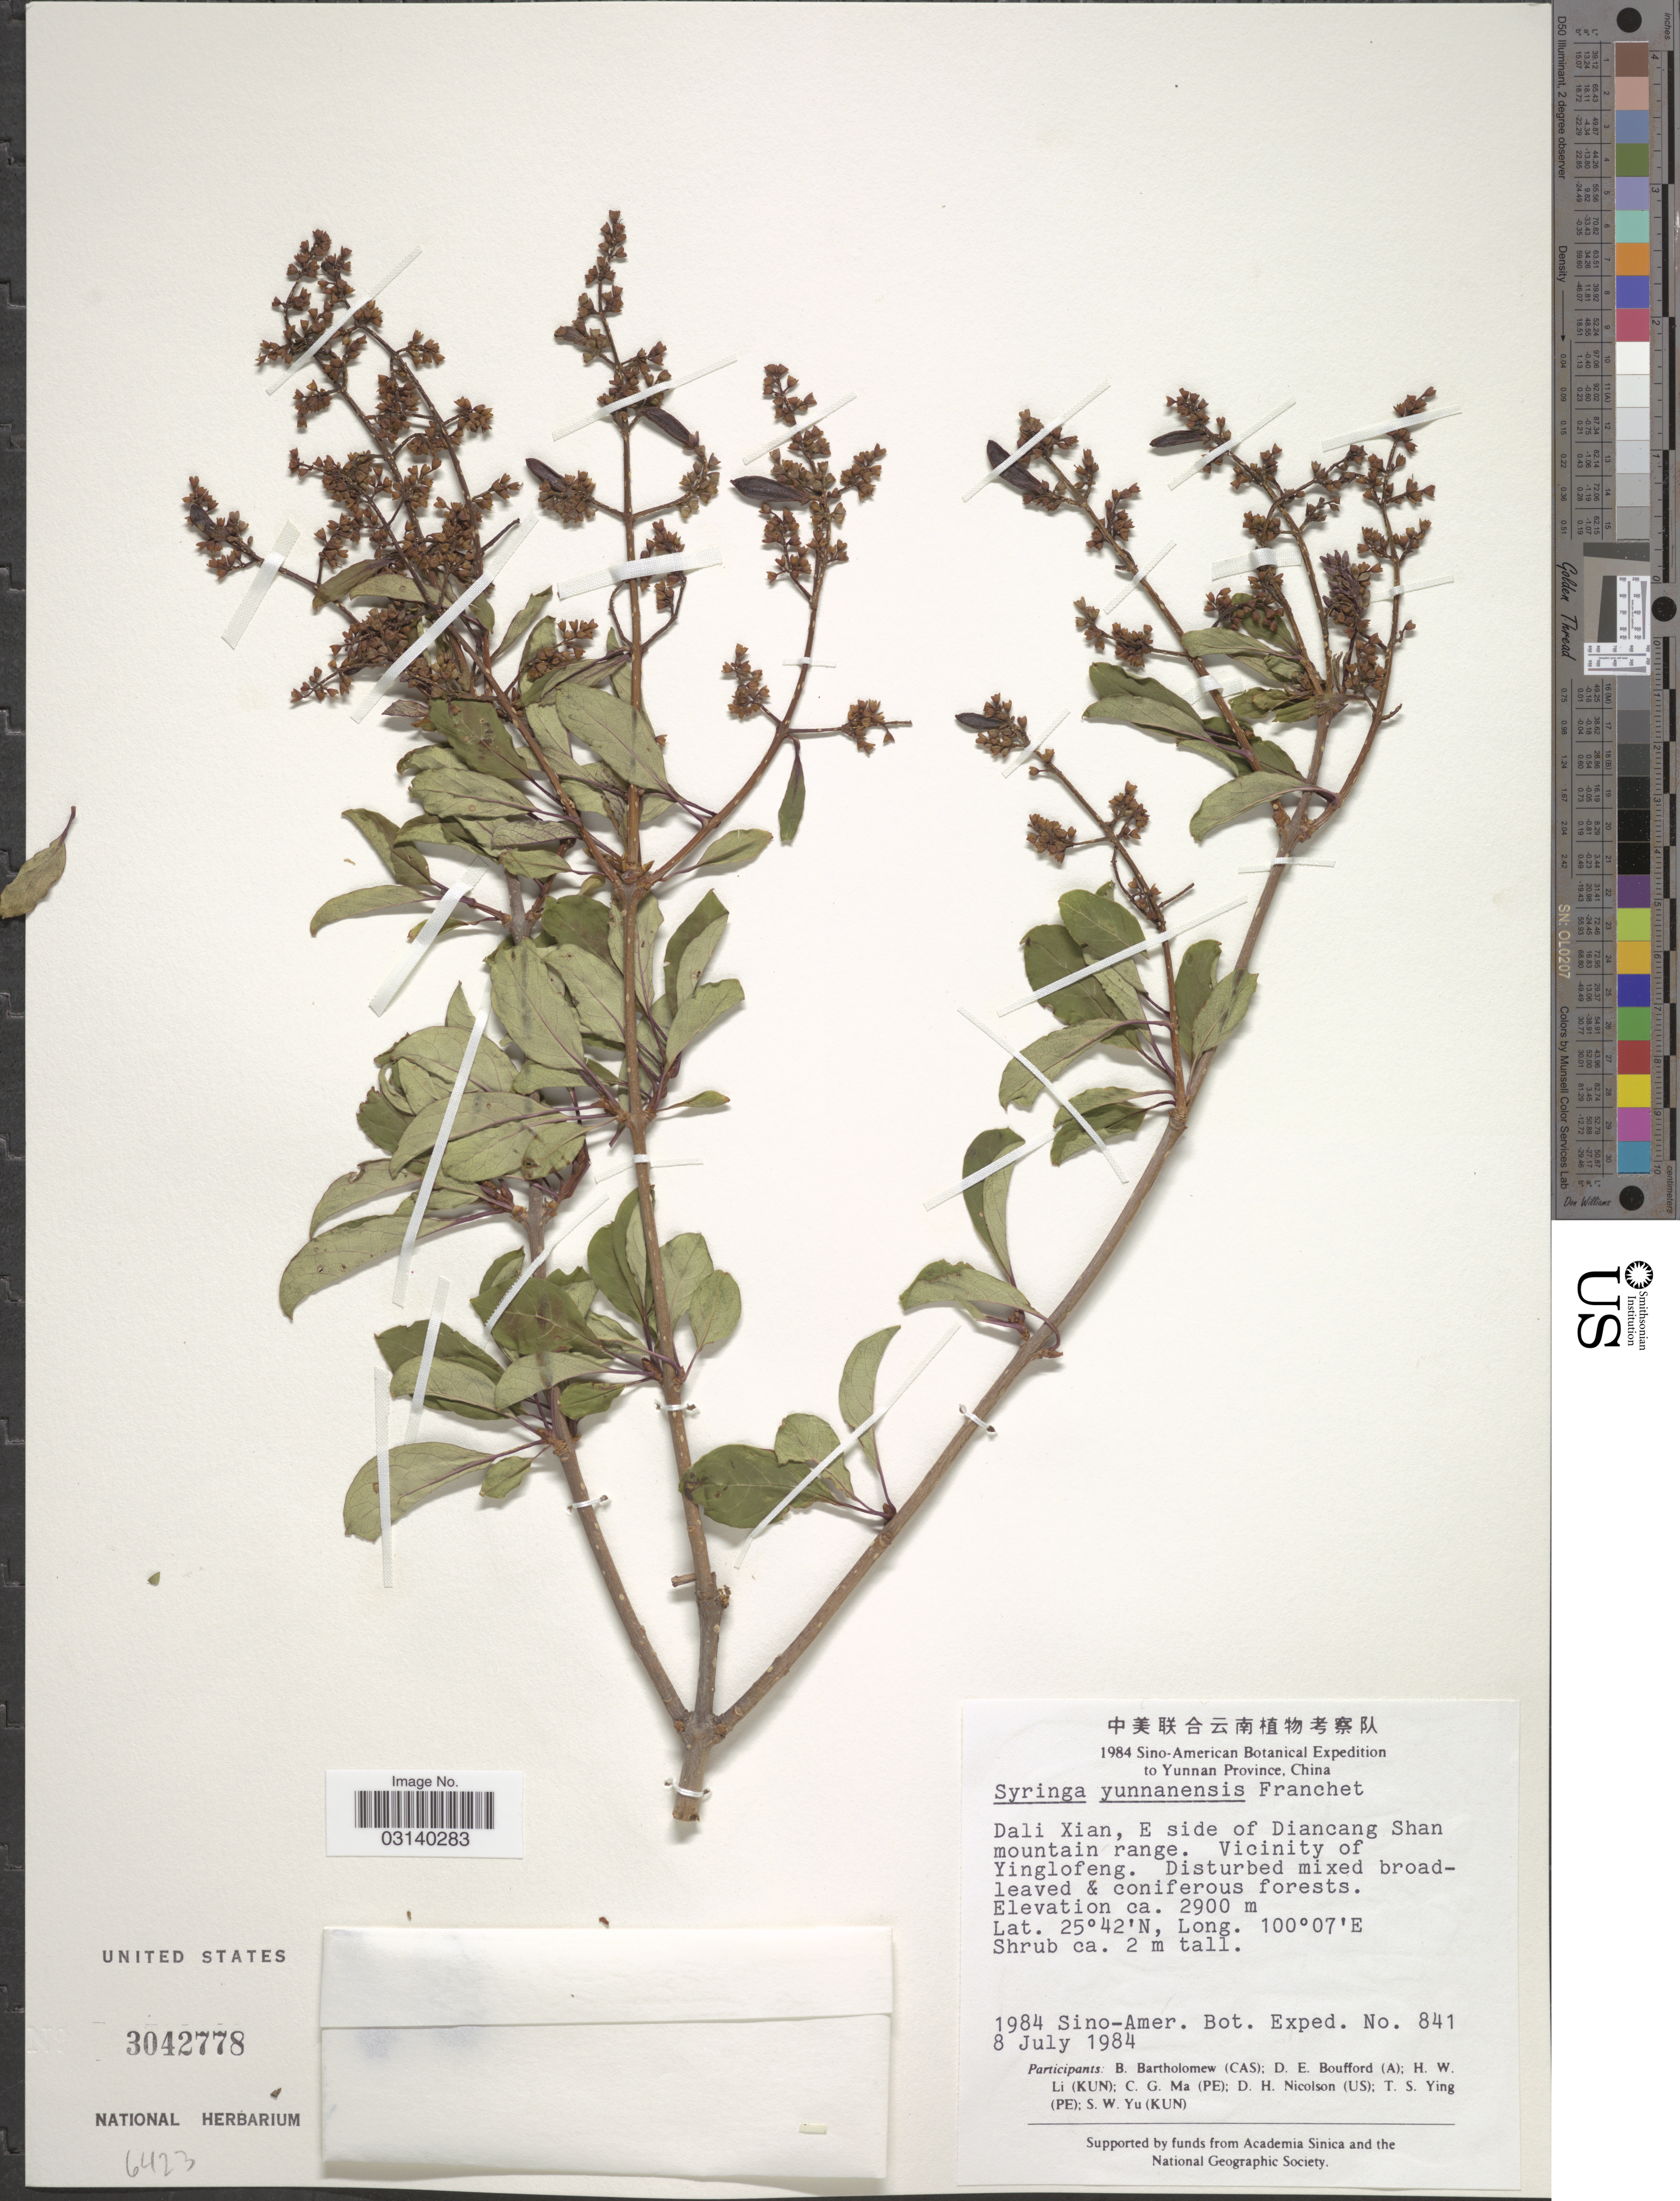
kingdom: Plantae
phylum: Tracheophyta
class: Magnoliopsida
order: Lamiales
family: Oleaceae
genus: Syringa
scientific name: Syringa yunnanensis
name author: Franch.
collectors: Sino-Amer. Bot. Exped. 1984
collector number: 841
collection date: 1984-07-08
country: China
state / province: Yunnan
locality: Dali Xian, E side of Diancang Shan mountain range. Vicinity of Yinglofeng.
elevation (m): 2900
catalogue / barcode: US 3042778